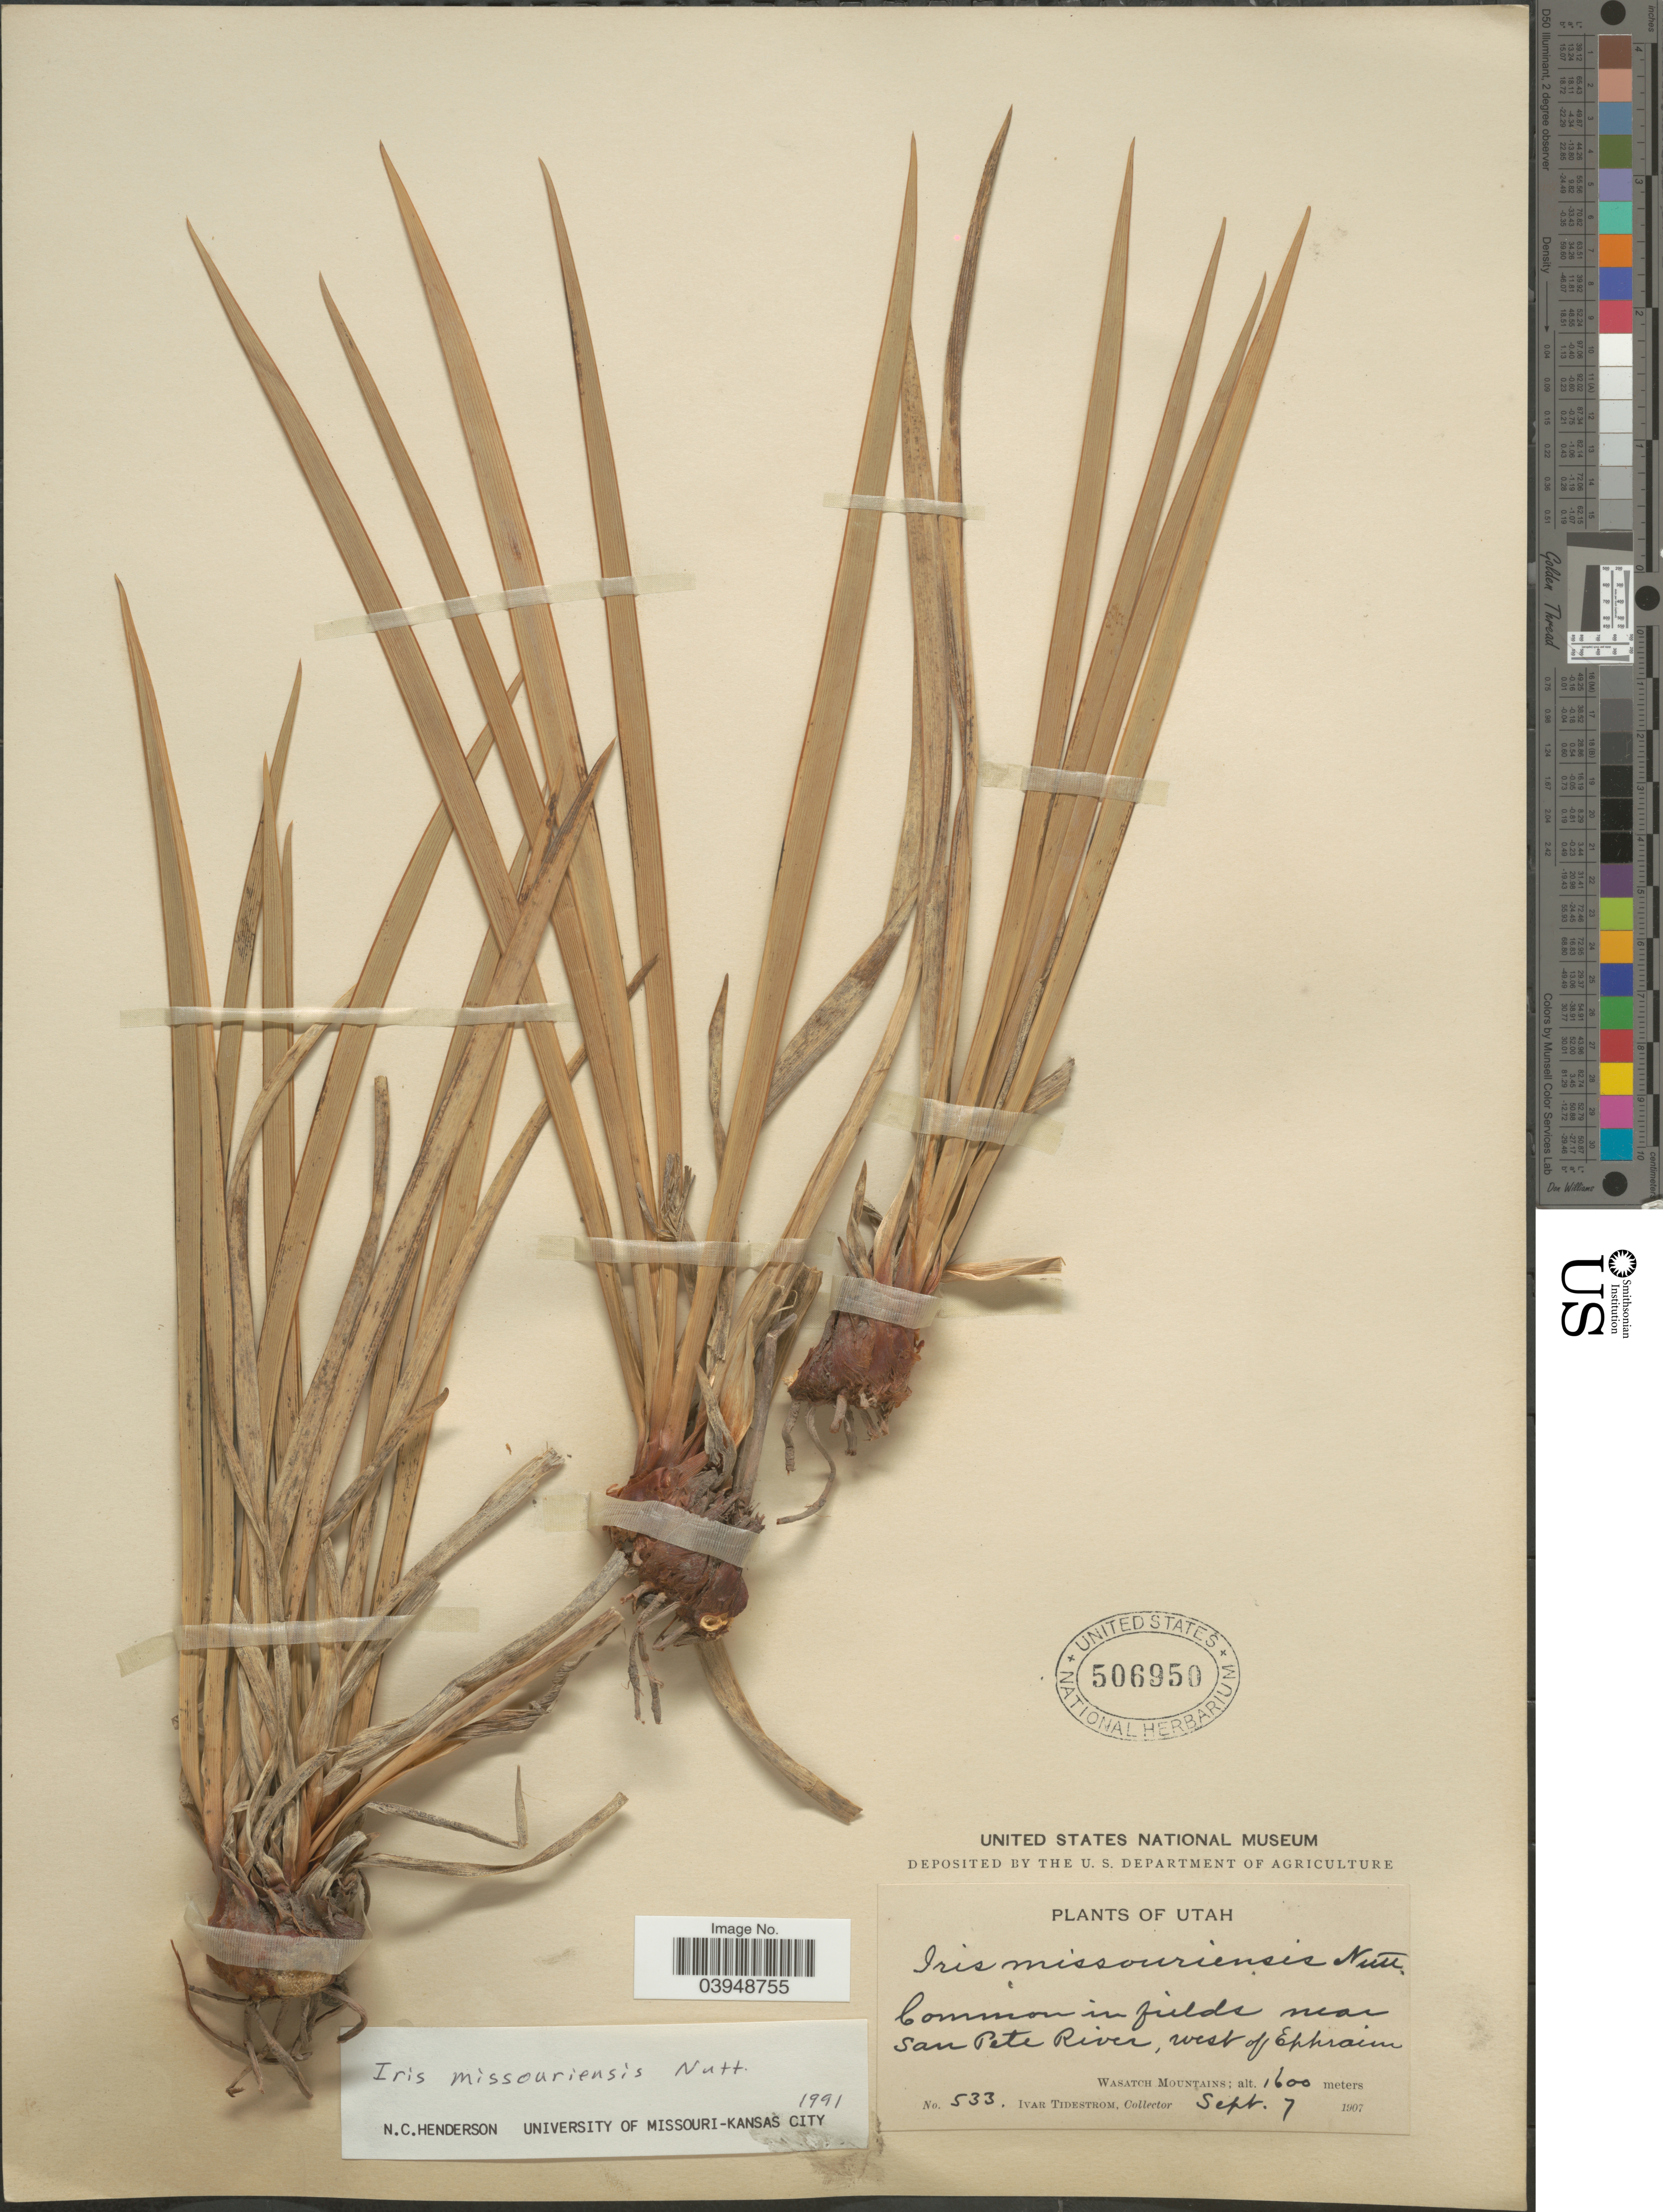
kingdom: Plantae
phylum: Tracheophyta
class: Liliopsida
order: Asparagales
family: Iridaceae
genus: Iris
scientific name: Iris missouriensis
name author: Nutt.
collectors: I. F. Tidestrom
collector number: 533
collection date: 1907-09-07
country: United States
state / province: Utah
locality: Common in fields near San Pete River, west of Ephraim. Wasatch Mountains.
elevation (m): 1600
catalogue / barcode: US 506950